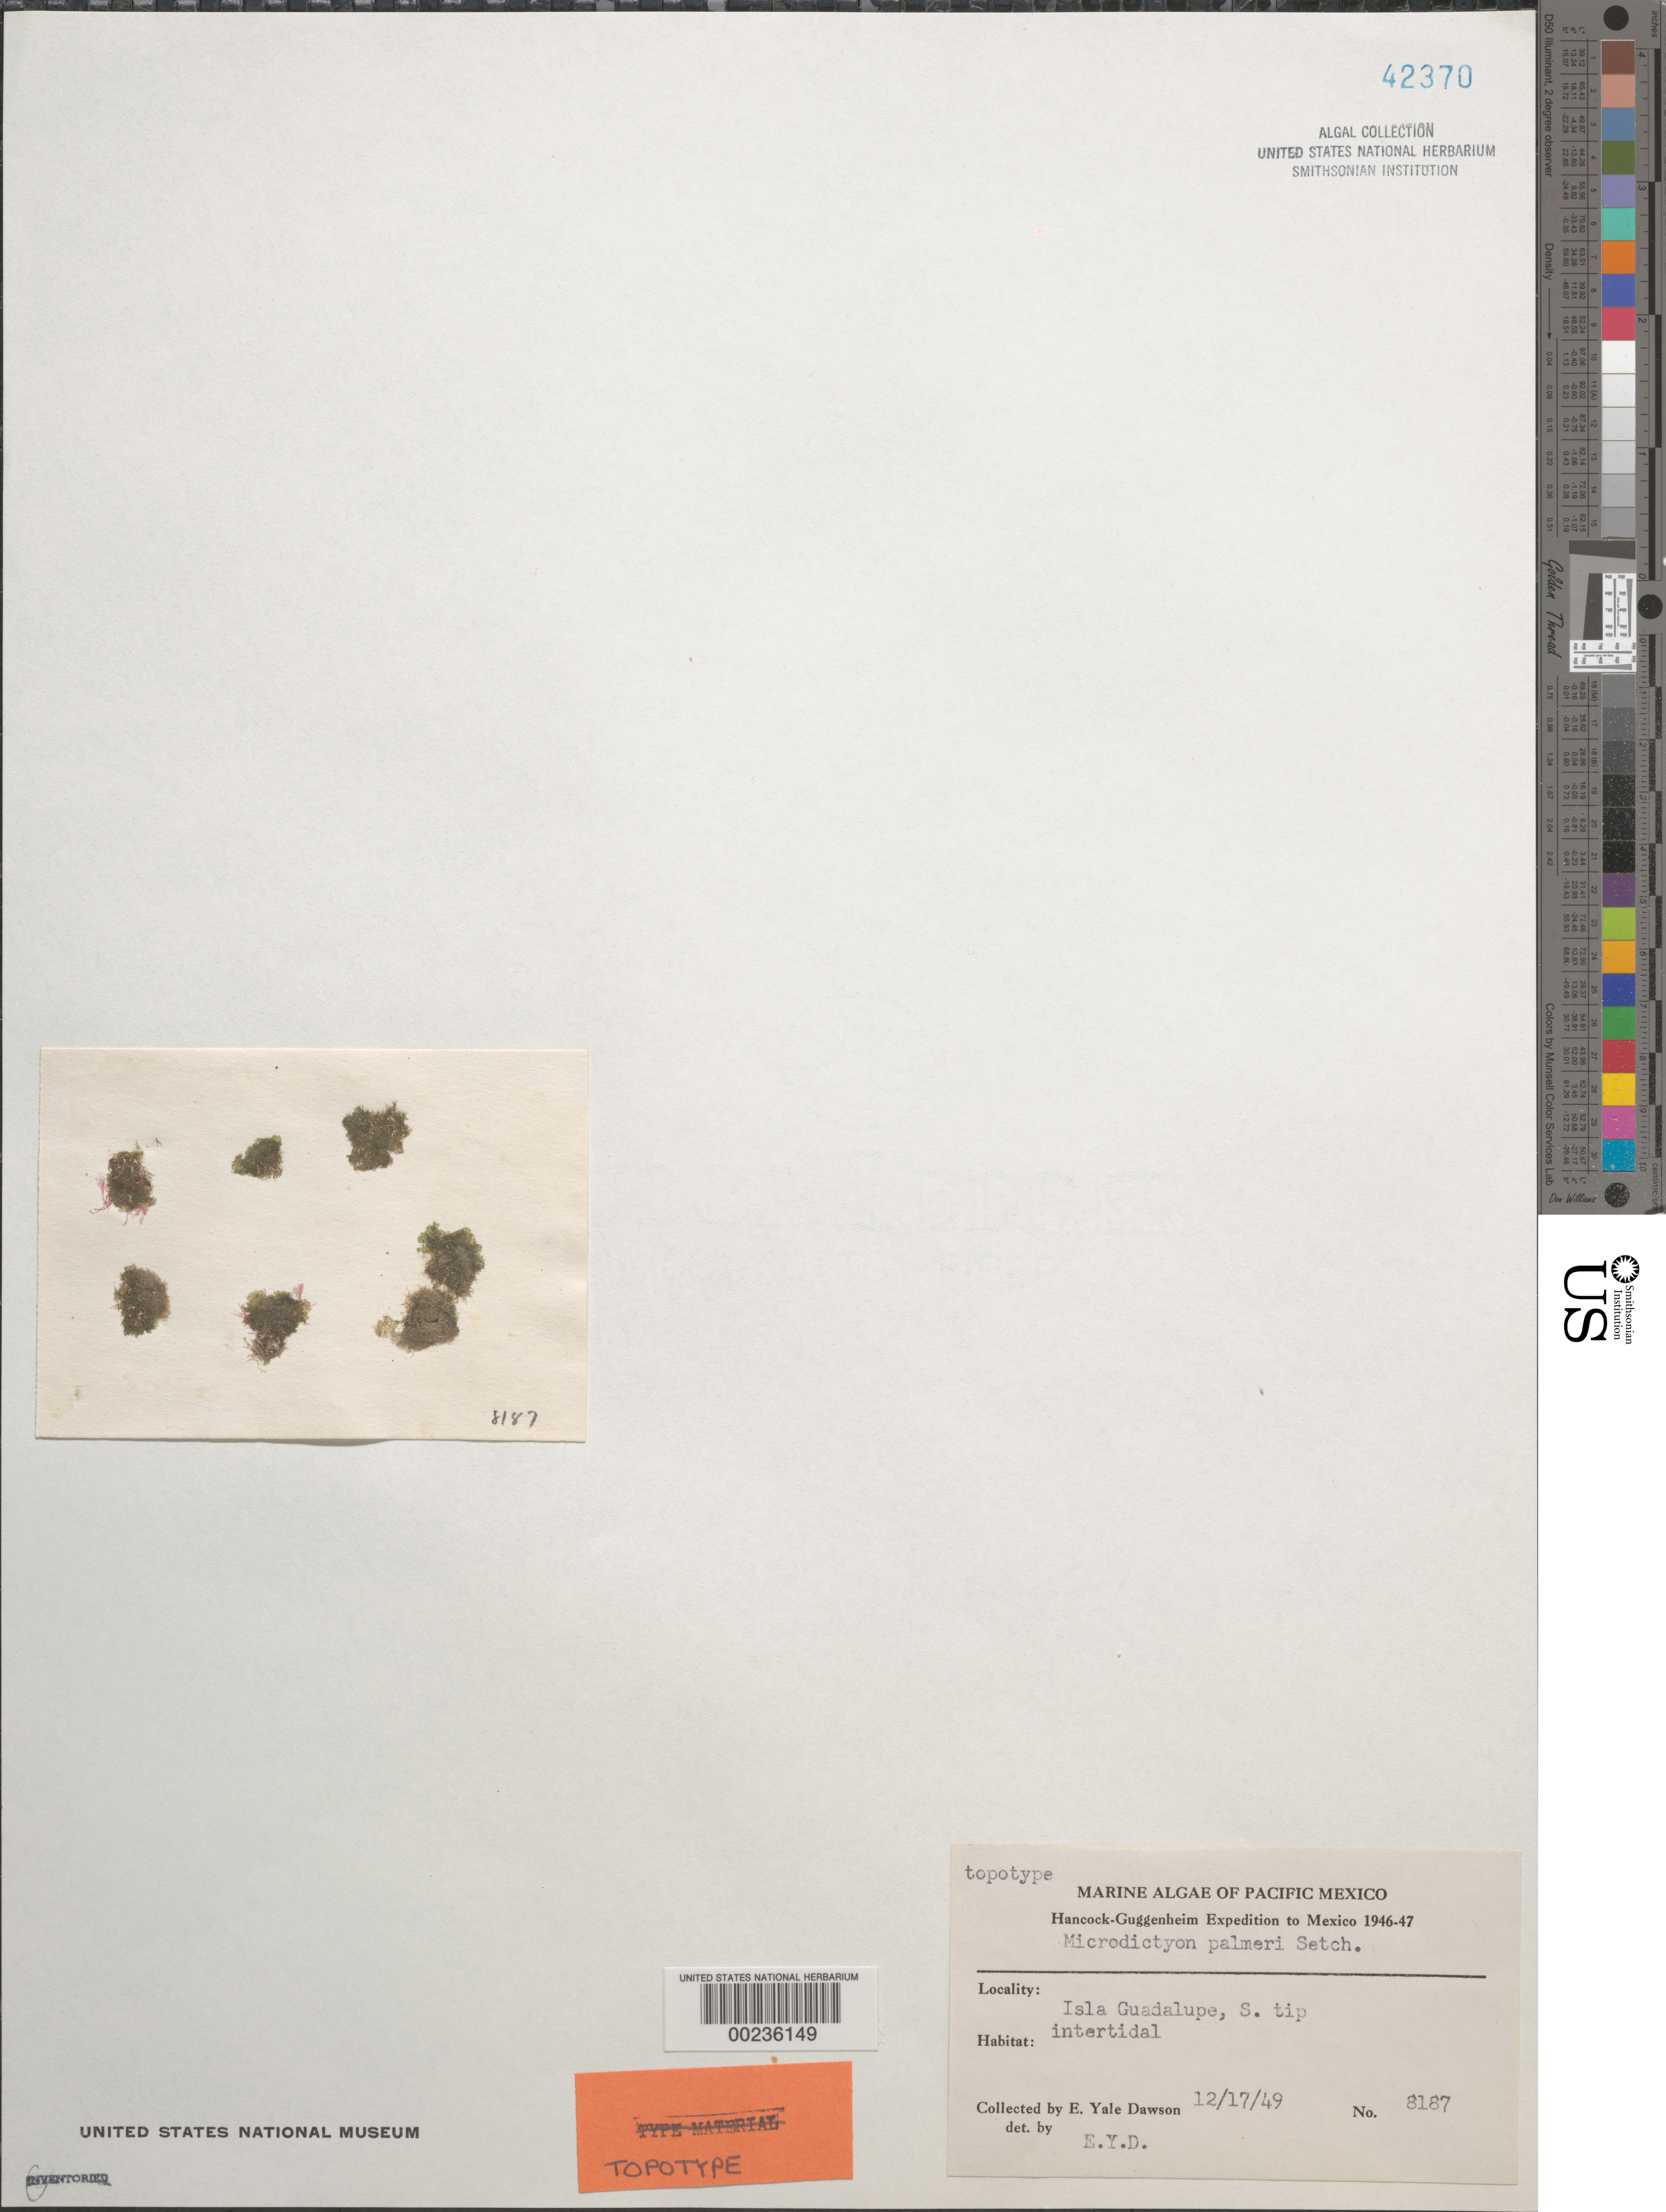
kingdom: Plantae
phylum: Chlorophyta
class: Ulvophyceae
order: Cladophorales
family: Anadyomenaceae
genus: Microdictyon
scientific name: Microdictyon palmeri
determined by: Dawson, E. Y.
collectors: E. Y. Dawson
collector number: EYD 8187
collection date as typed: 17 Dec 1949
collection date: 1949-12-17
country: Mexico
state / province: Baja California Norte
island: Isla Guadalupe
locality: South tip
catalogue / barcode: US 42370